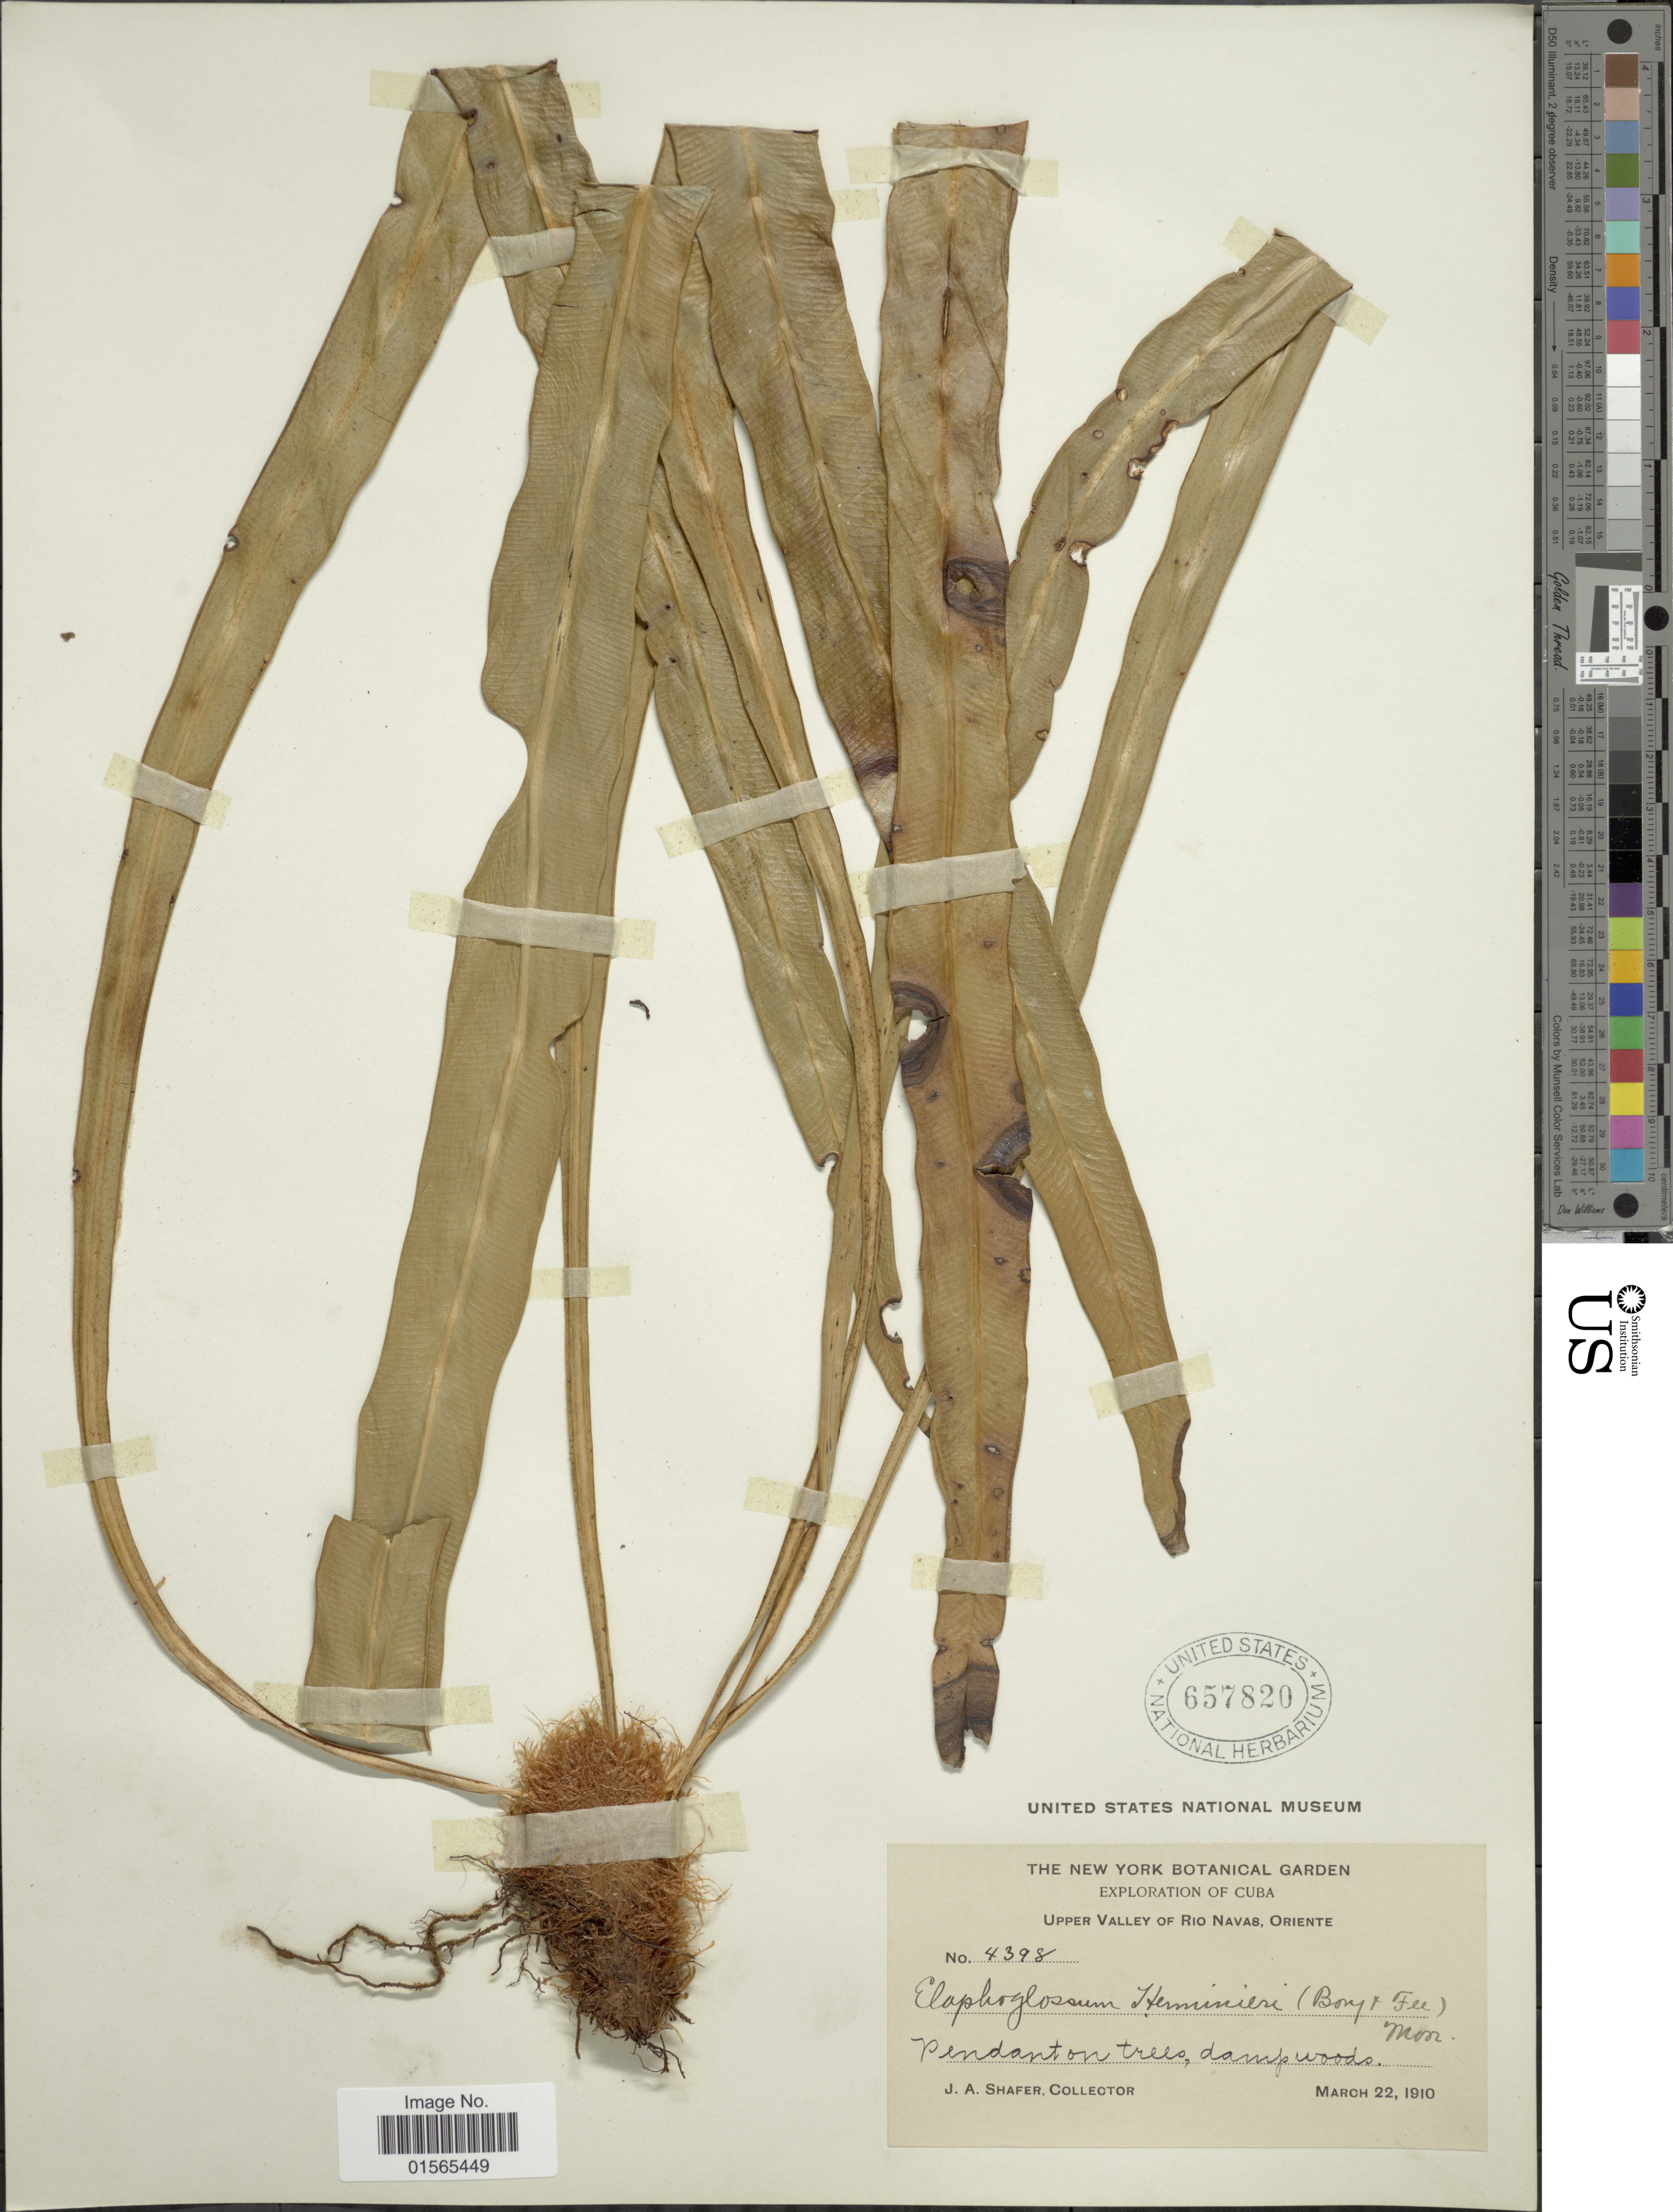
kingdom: Plantae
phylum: Tracheophyta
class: Polypodiopsida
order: Polypodiales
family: Dryopteridaceae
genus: Elaphoglossum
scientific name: Elaphoglossum herminieri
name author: (Bory & Fée) T. Moore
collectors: J. A. Shafer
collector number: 4398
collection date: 1910-03-22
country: Cuba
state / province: Oriente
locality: Upper valley of Rio Navas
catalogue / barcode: US 657820